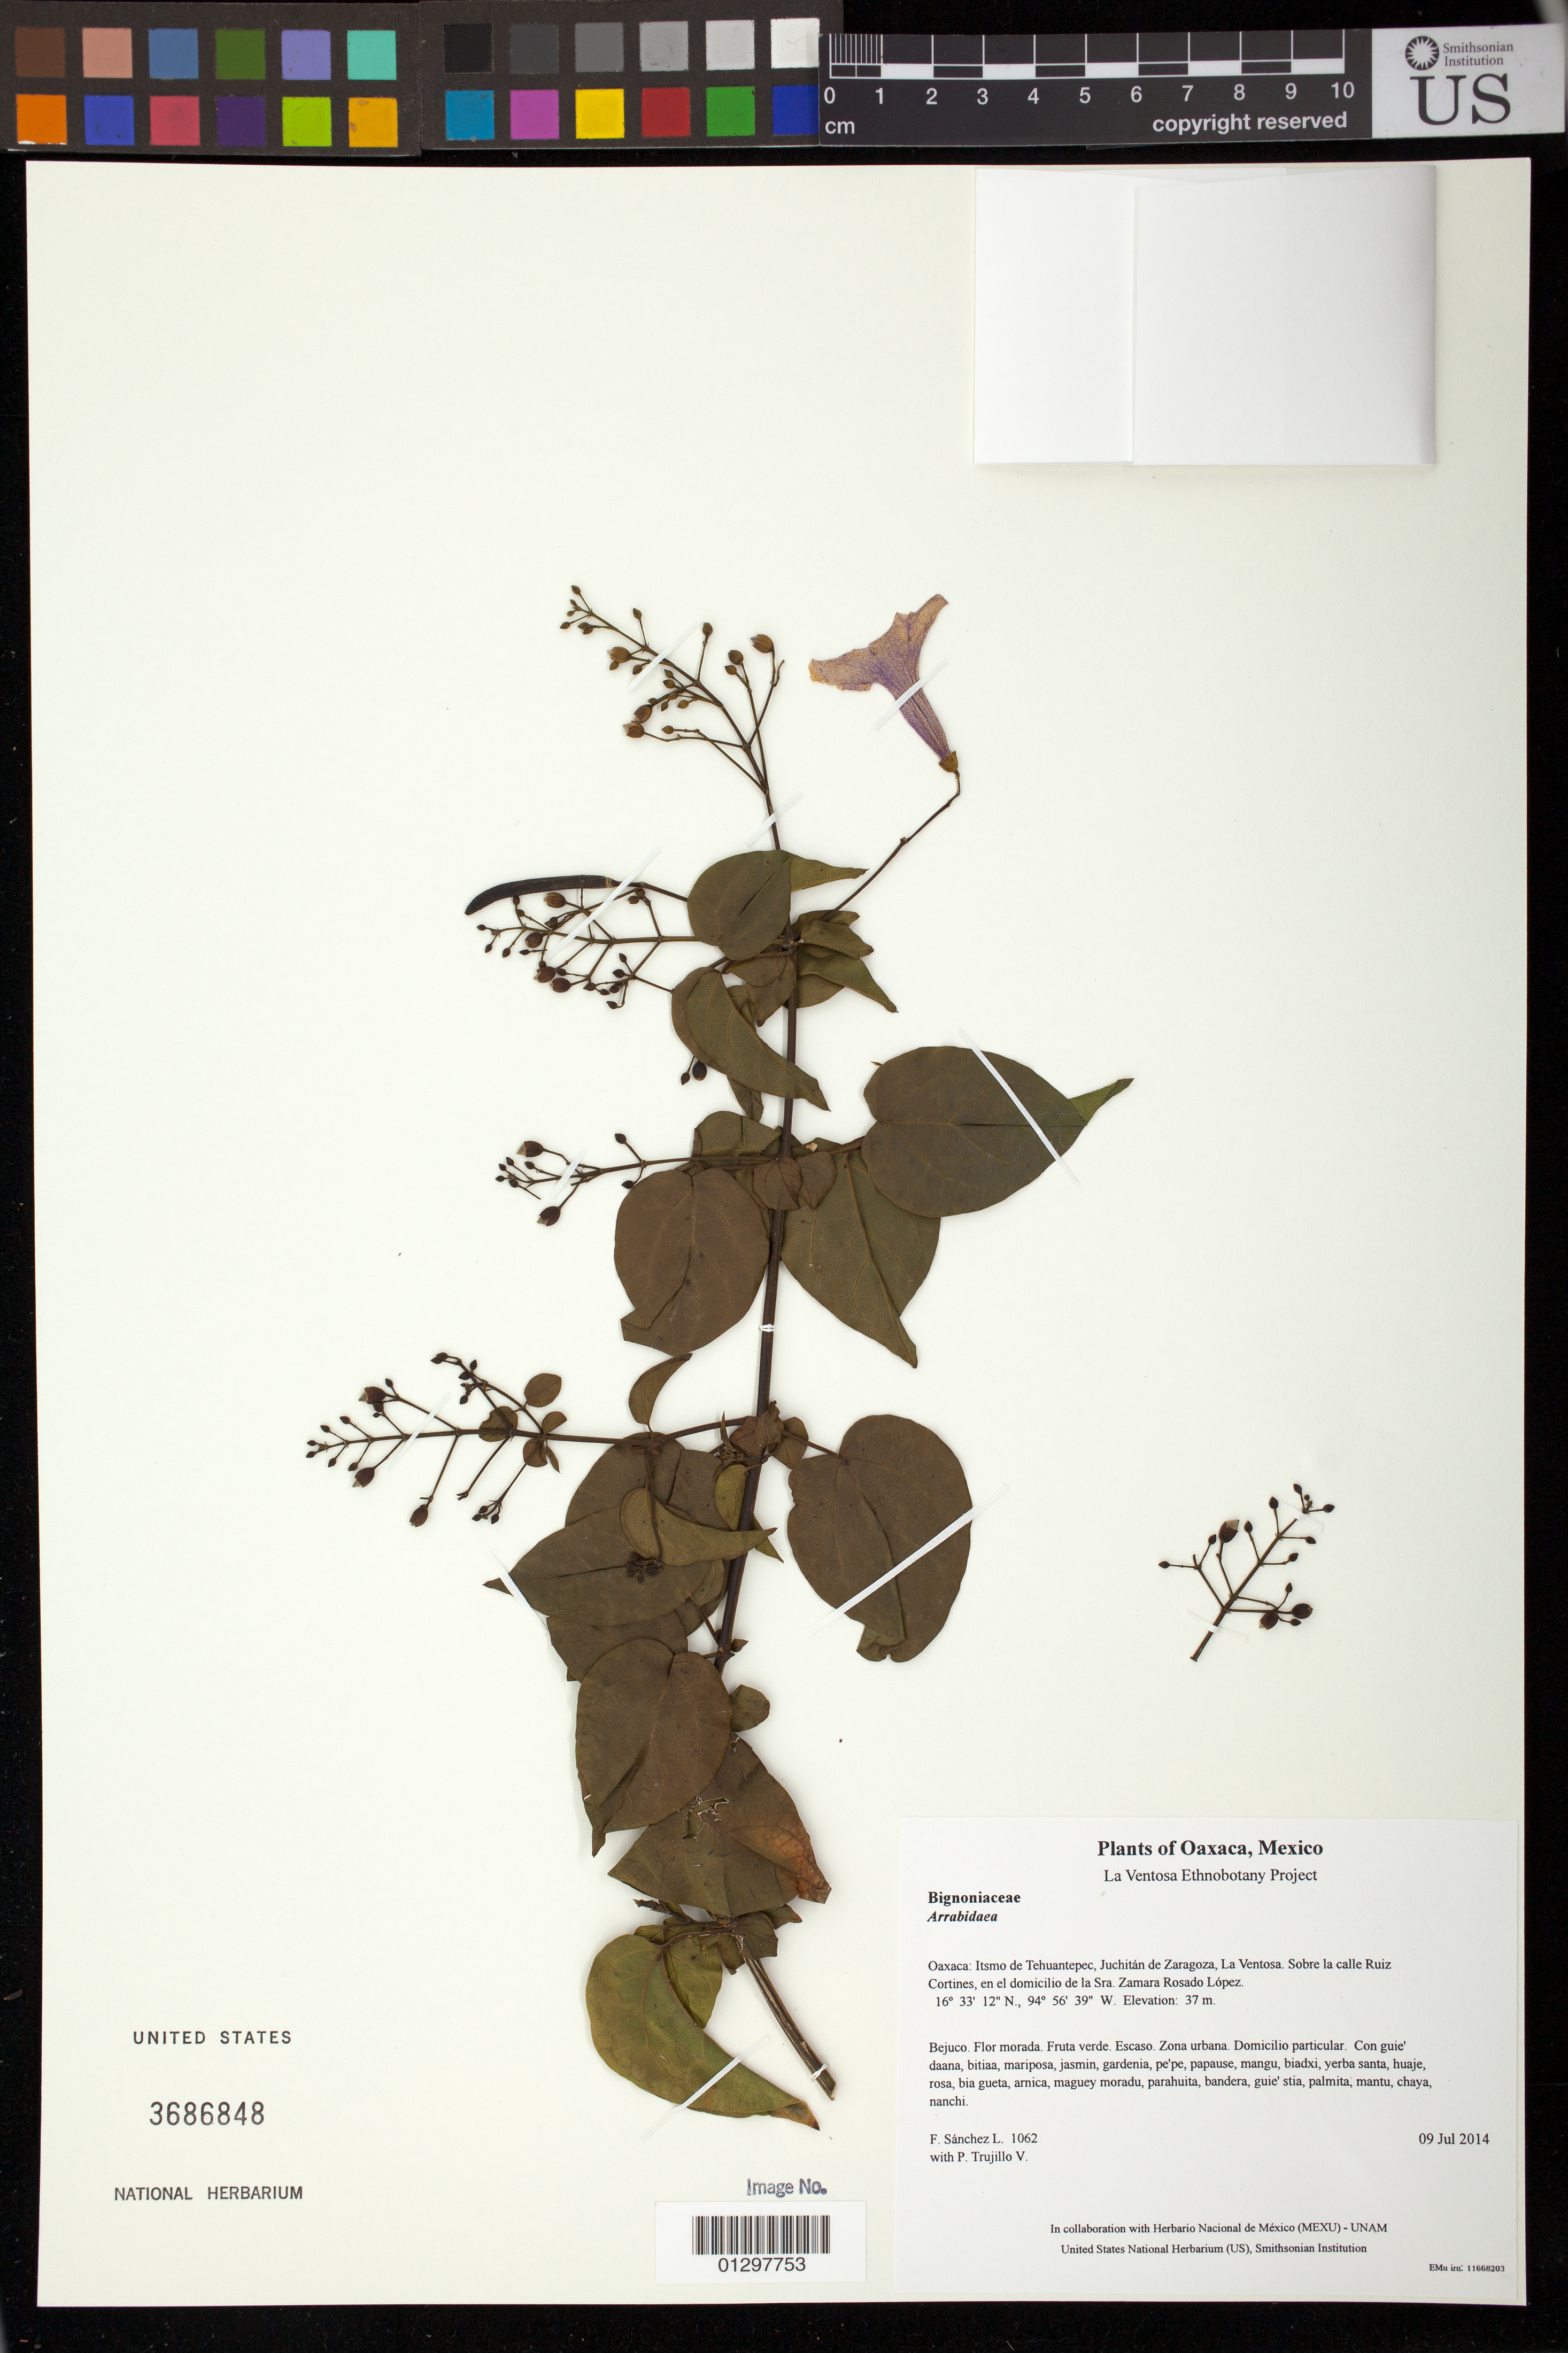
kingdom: Plantae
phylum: Tracheophyta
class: Magnoliopsida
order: Lamiales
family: Bignoniaceae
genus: Bignonia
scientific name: Bignonia diversifolia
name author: Kunth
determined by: Acevedo-Rodriguez, P., (US), Smithsonian Institution - National Museum of Natural History (UNITED STATES)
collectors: F. Sánchez L. & P. Trujillo V.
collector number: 1062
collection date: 2014-07-09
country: Mexico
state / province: Oaxaca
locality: Itsmo de Tehuantepec, Juchitán de Zaragoza, La Ventosa. Sobre la calle Ruiz Cortines, en el domicilio de la Sra. Zamara Rosado López.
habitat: Zona urbana. Domicilio particular.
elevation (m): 37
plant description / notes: MEXU, SERO, US; Luba'. Guie' nagu. Cuaananaxhi naga'. Huaxie'.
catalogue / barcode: US 3686848